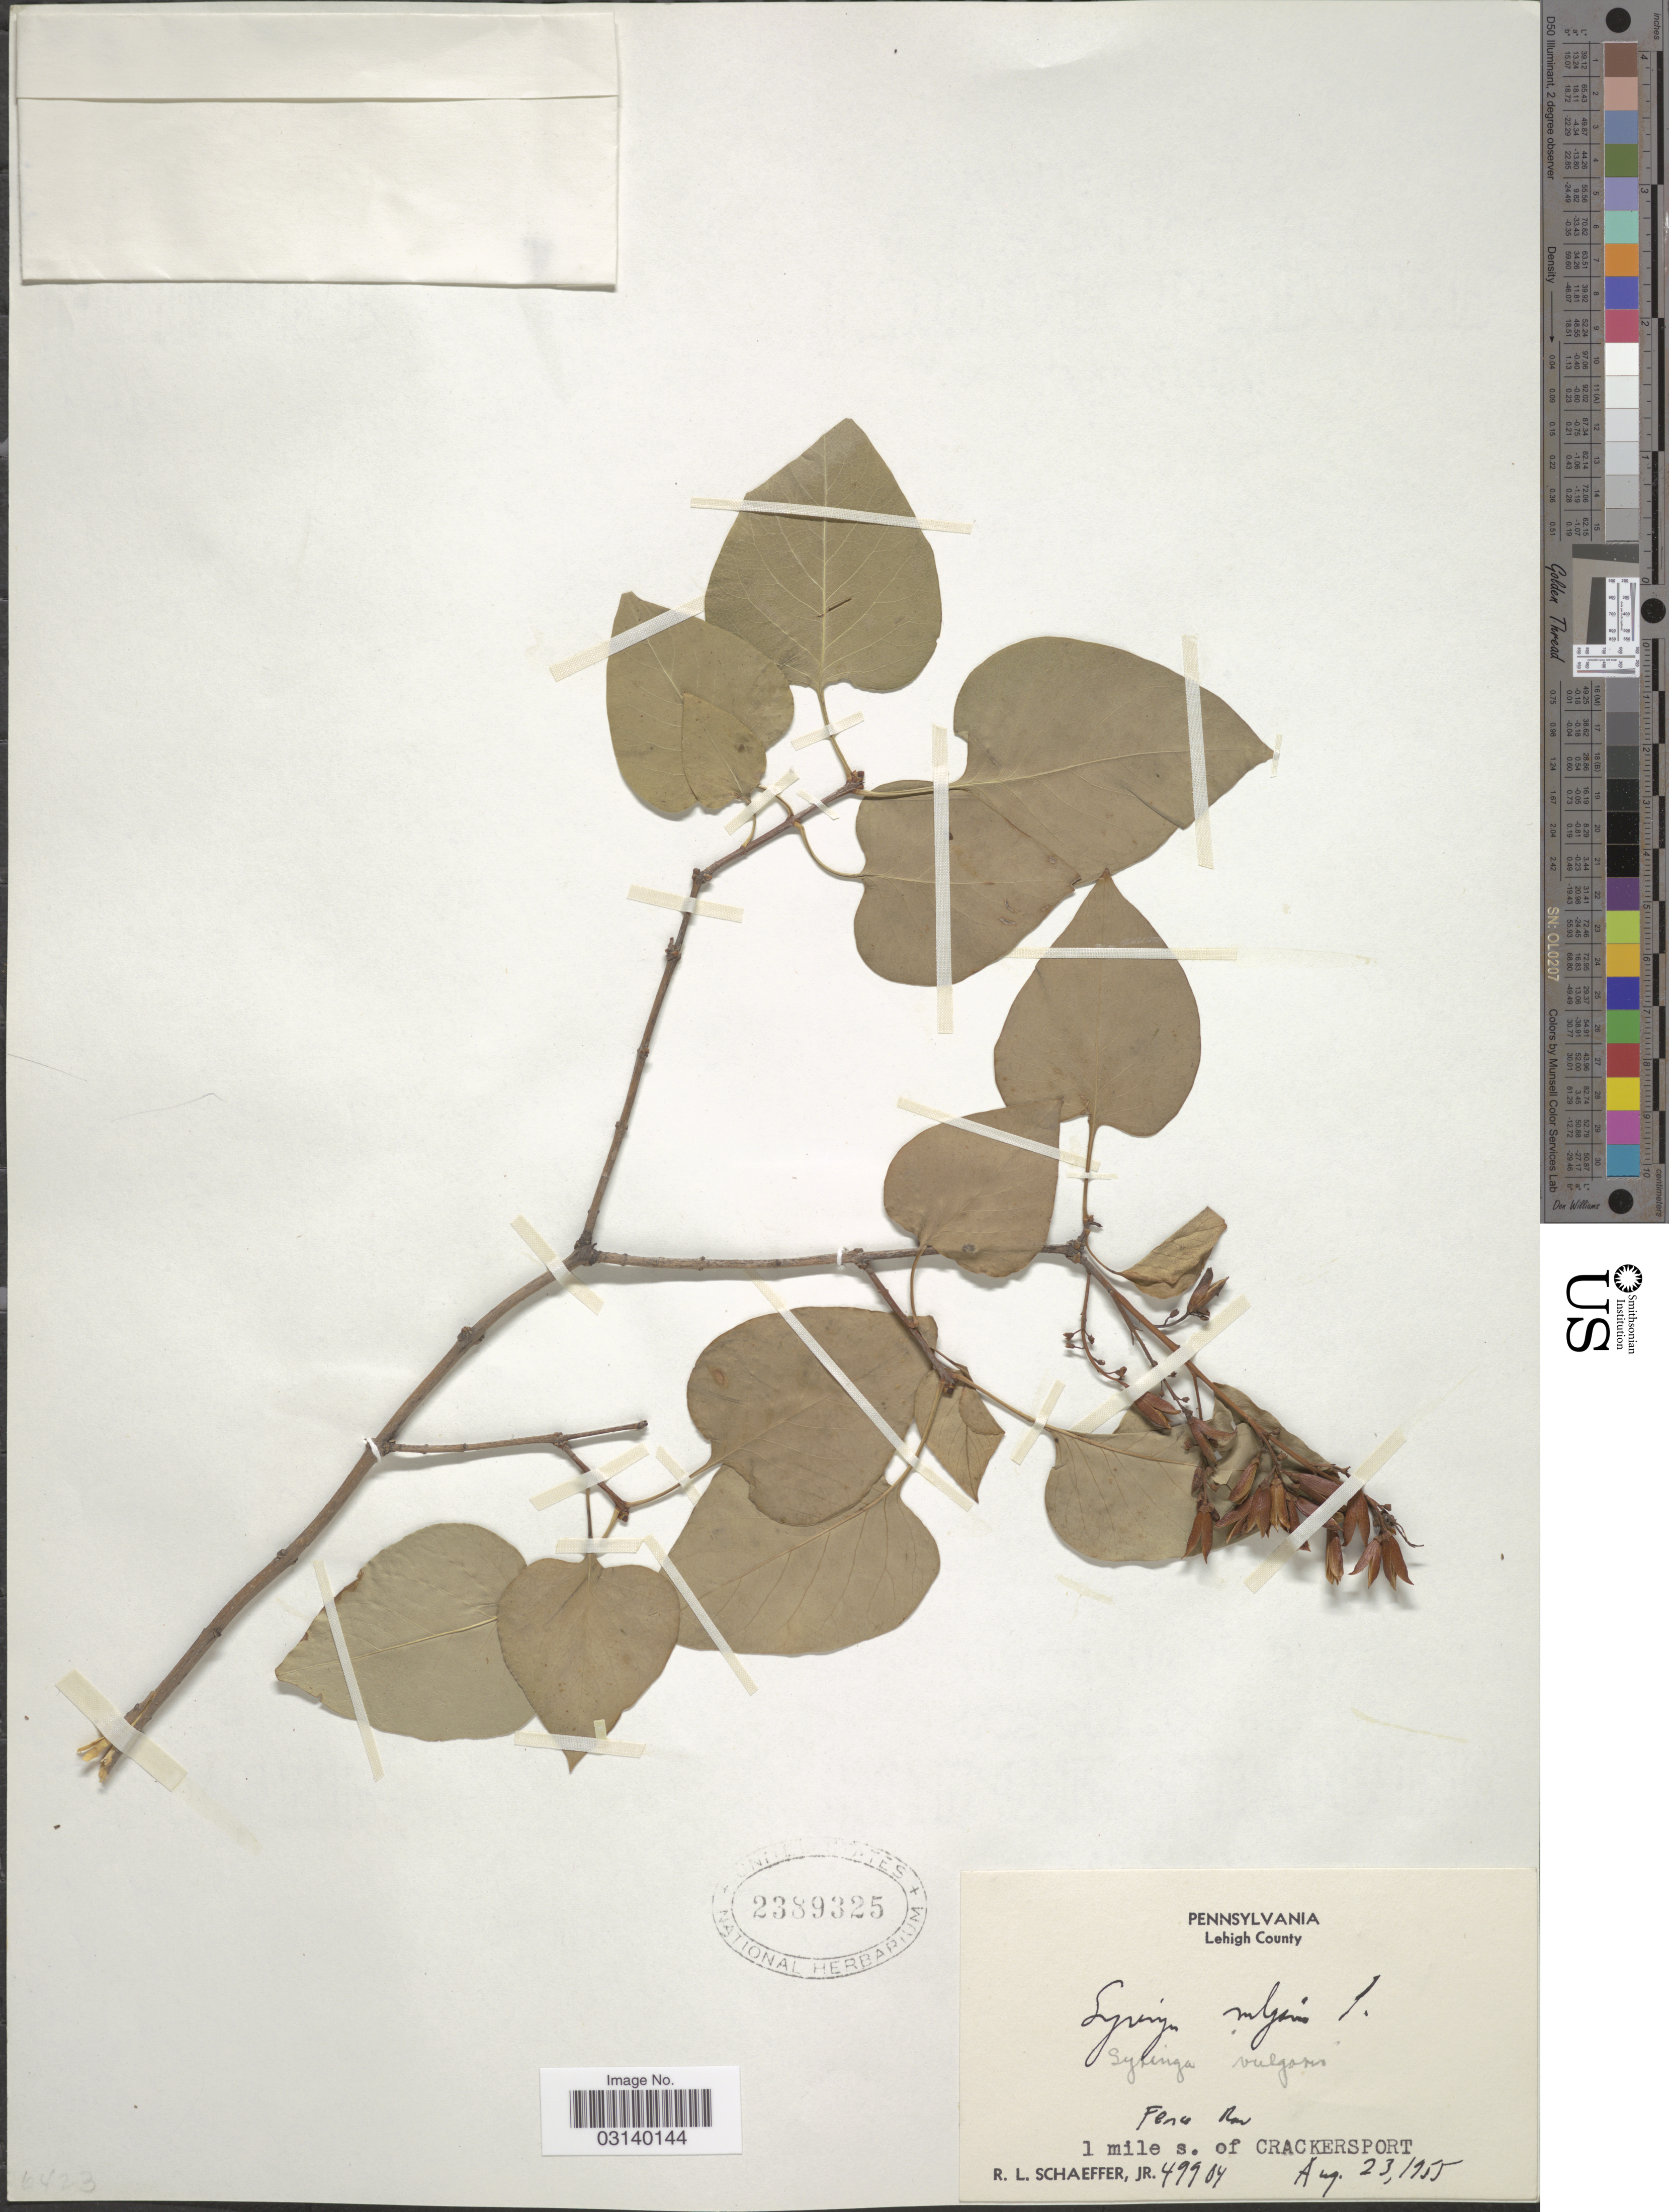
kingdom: Plantae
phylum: Tracheophyta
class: Magnoliopsida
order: Lamiales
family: Oleaceae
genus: Syringa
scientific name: Syringa vulgaris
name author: L.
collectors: R. L. Schaeffer Jr.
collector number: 49904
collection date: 1955-08-23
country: United States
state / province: Pennsylvania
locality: Lehigh County. Fence Row. 1 mile s. of Crackersport.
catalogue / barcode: US 2389325